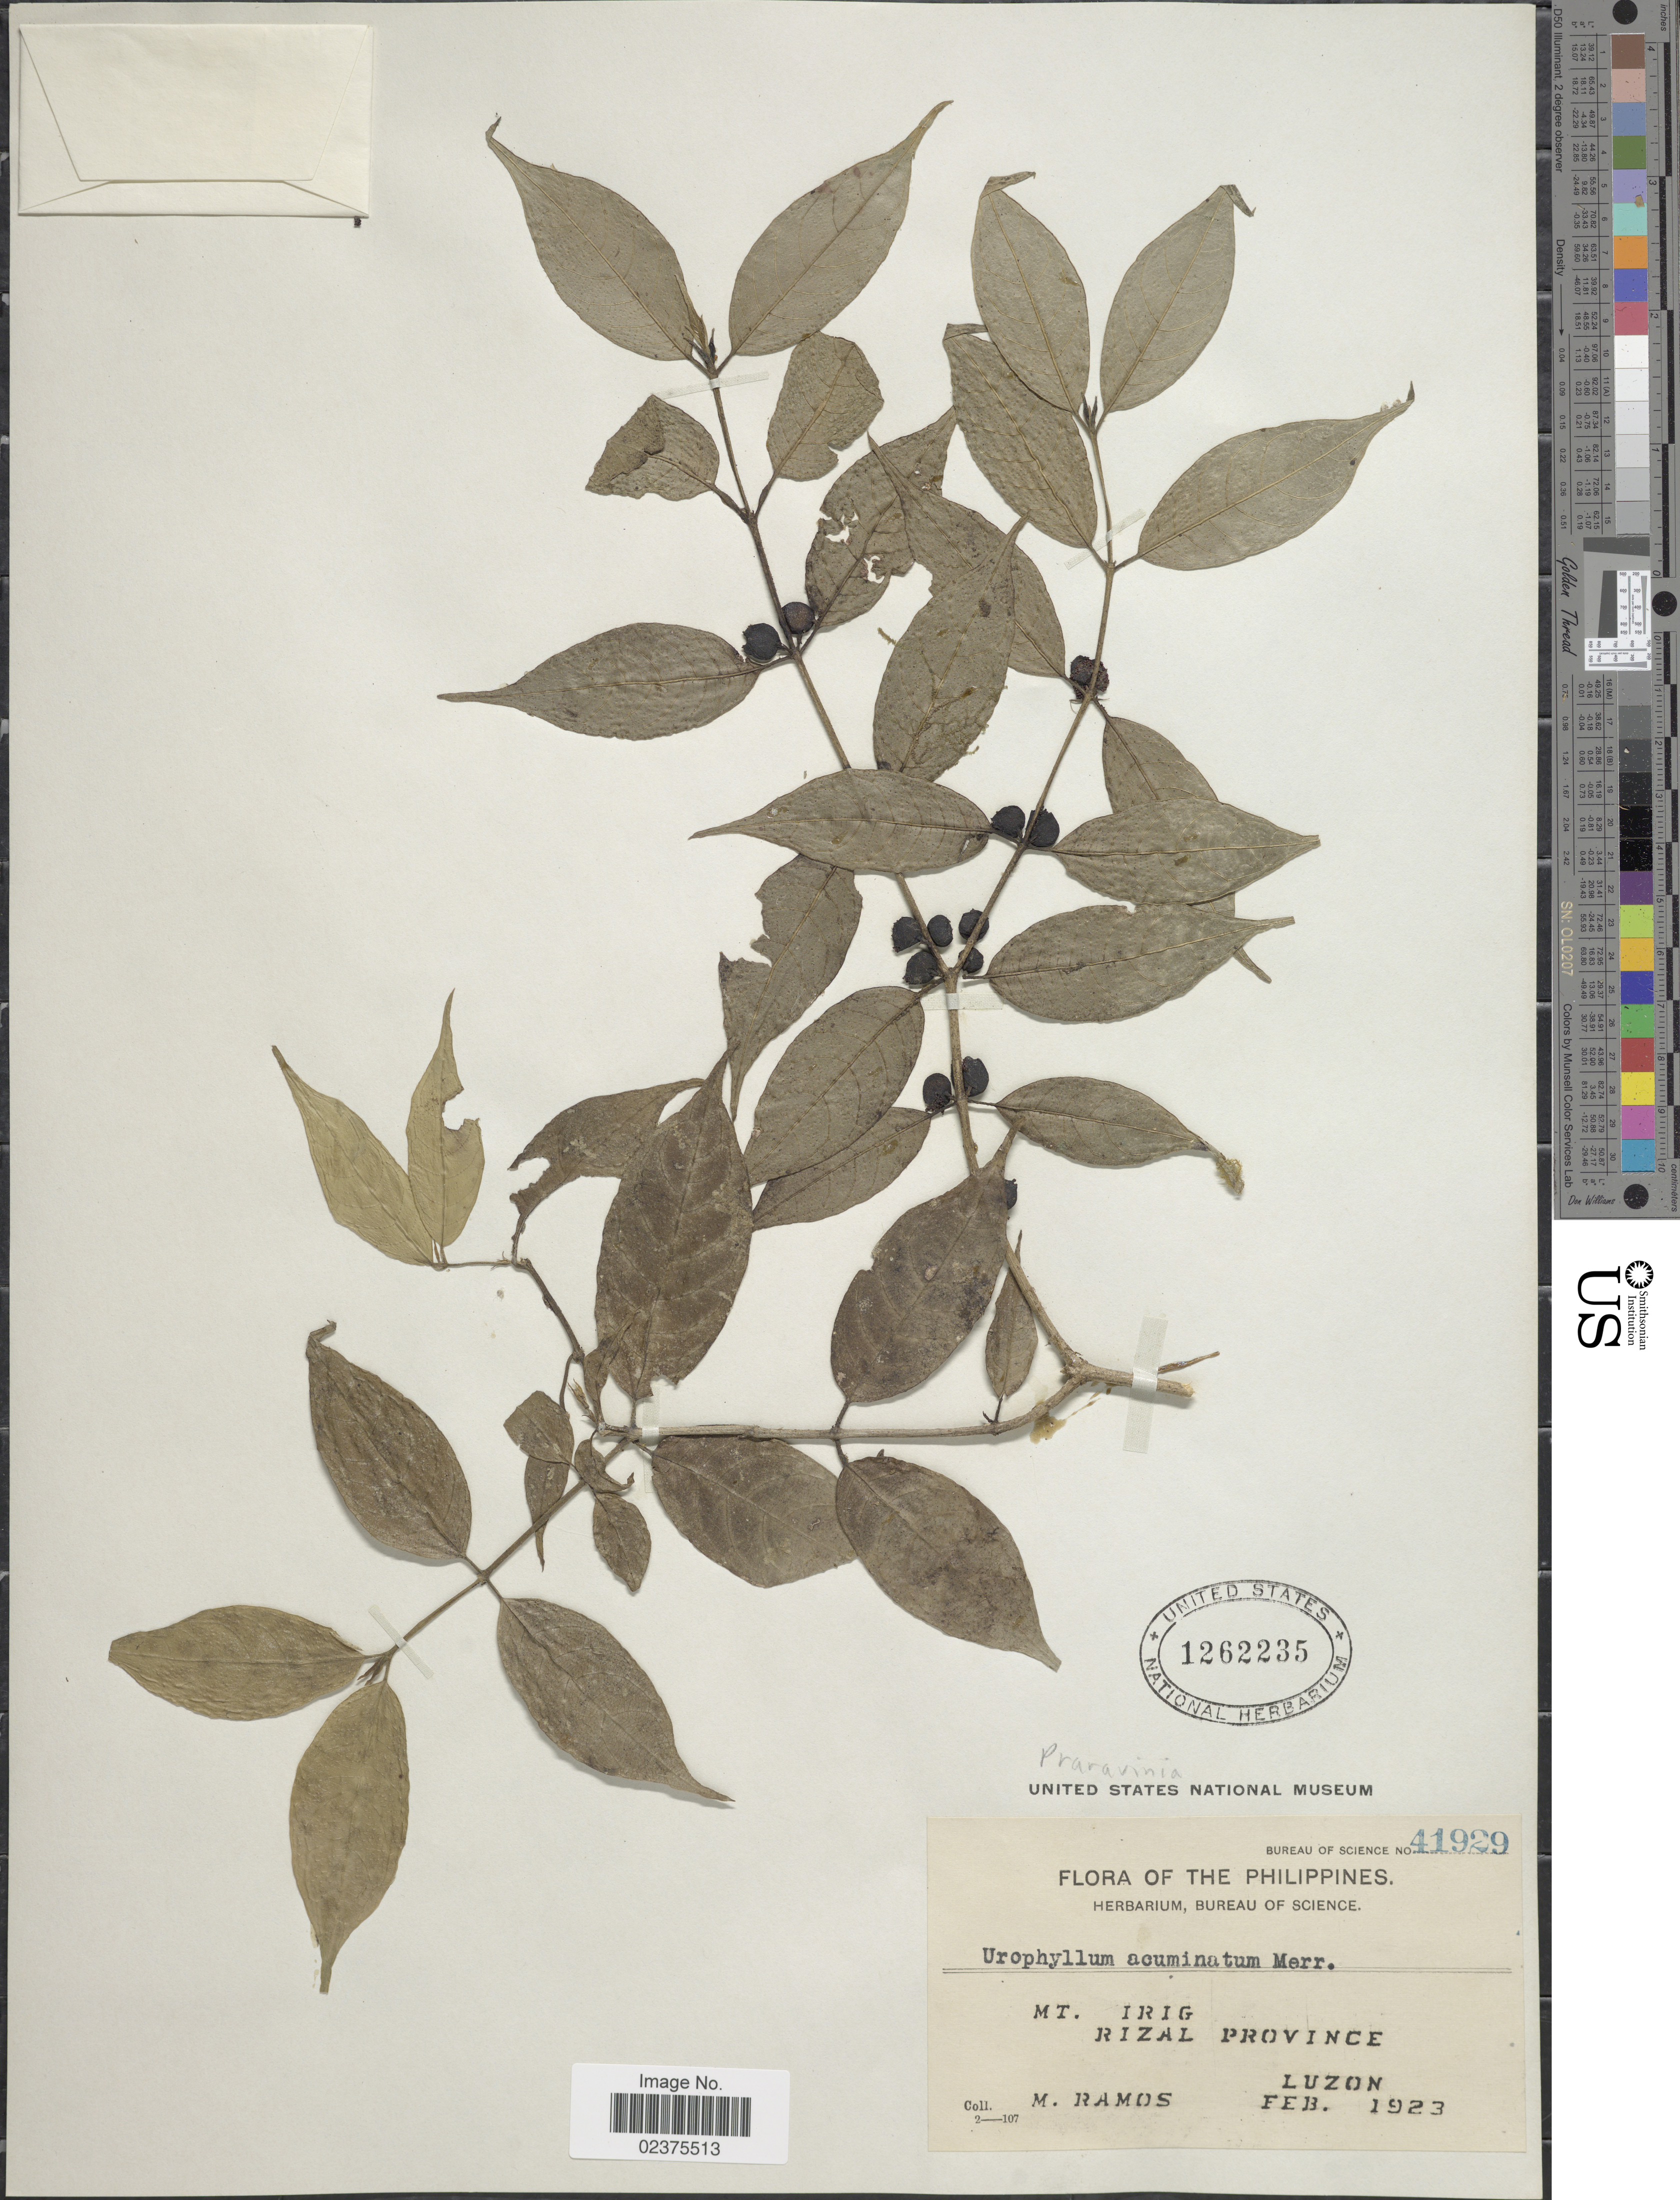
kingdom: Plantae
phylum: Tracheophyta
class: Magnoliopsida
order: Gentianales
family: Rubiaceae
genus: Praravinia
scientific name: Praravinia acuminata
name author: (Merr.) Bremek.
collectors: M. Ramos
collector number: Bureau of Science 41929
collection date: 1923-02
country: Philippines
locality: Mt. Irig, Rizal Province, Luzon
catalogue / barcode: US 1262235